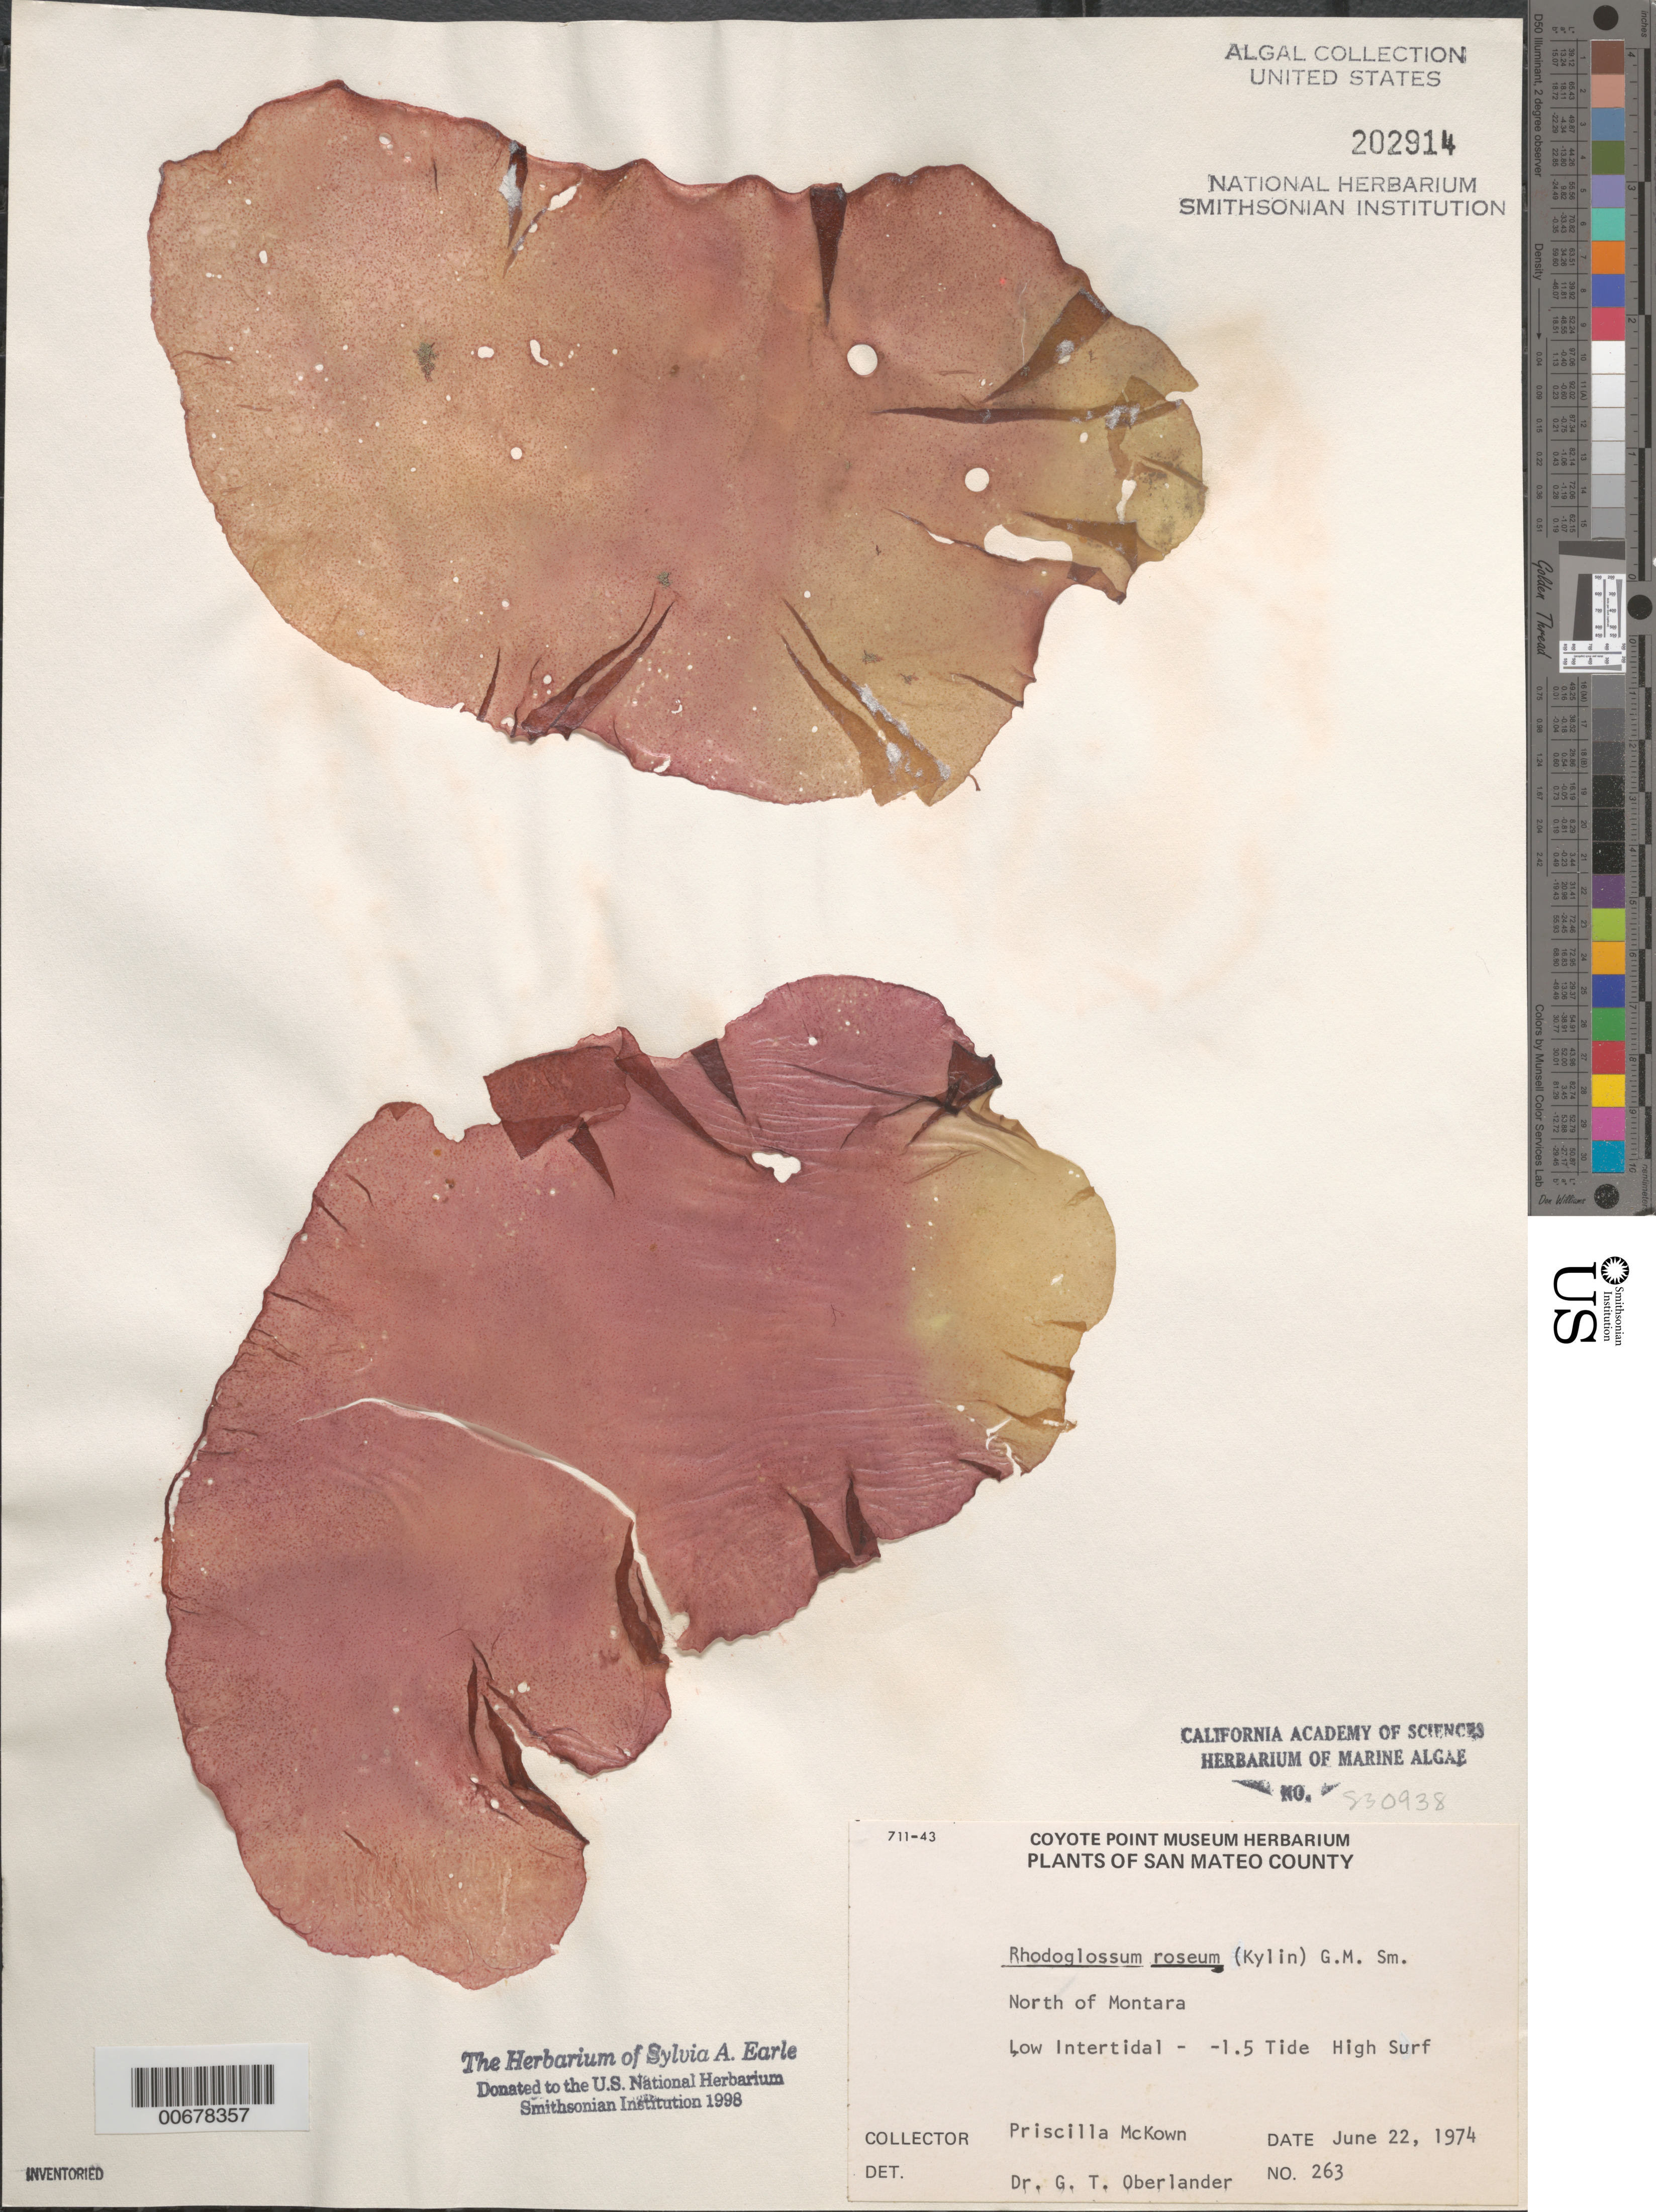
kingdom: Plantae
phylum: Rhodophyta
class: Florideophyceae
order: Gigartinales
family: Gigartinaceae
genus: Mazzaella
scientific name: Mazzaella rosea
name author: (Kylin) Fredericq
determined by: Algae name updating Project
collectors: P. McKown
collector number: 263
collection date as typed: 22 Jun 1974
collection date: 1974-06-22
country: United States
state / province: California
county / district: San Mateo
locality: North of Montara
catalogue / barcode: US 202914